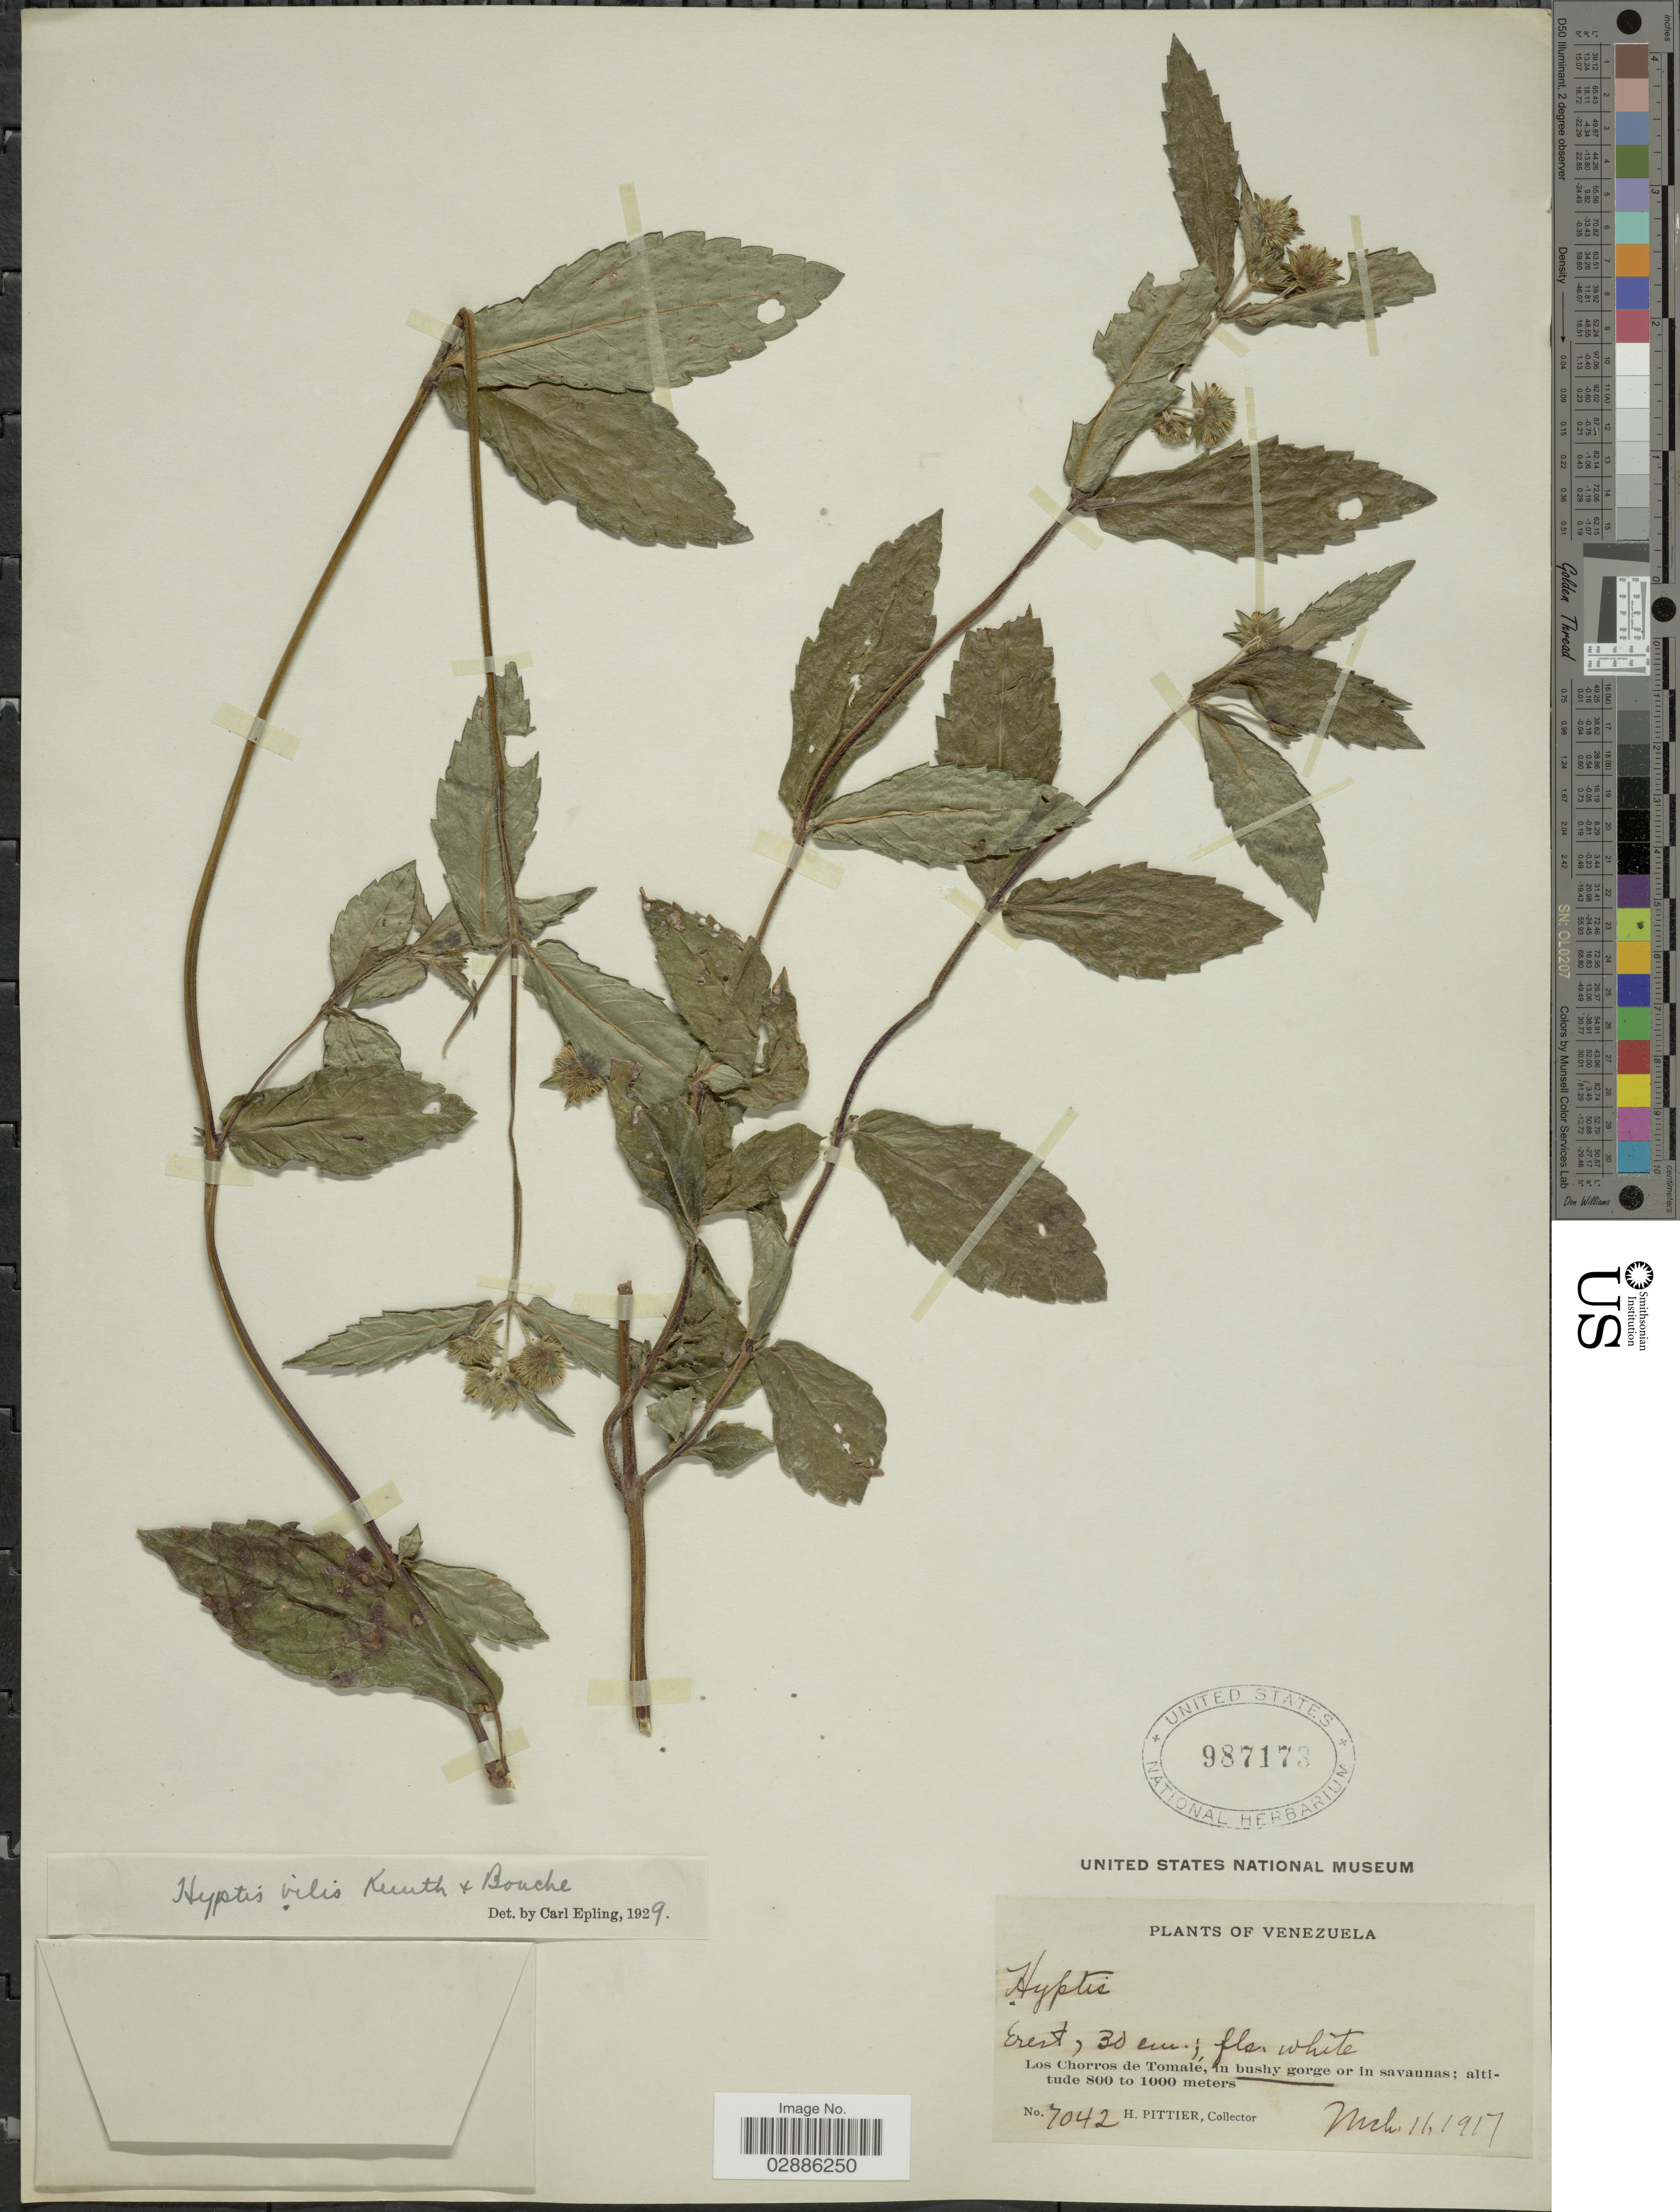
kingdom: Plantae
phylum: Tracheophyta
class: Magnoliopsida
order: Lamiales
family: Lamiaceae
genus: Hyptis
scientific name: Hyptis vilis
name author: Kunth & C.D. Bouché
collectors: H. F. Pittier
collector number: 7042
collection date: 1917-03-11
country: Venezuela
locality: Los Chorros de Tomale, uin bushy gorge or in savannas.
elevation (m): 800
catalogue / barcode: US 987173